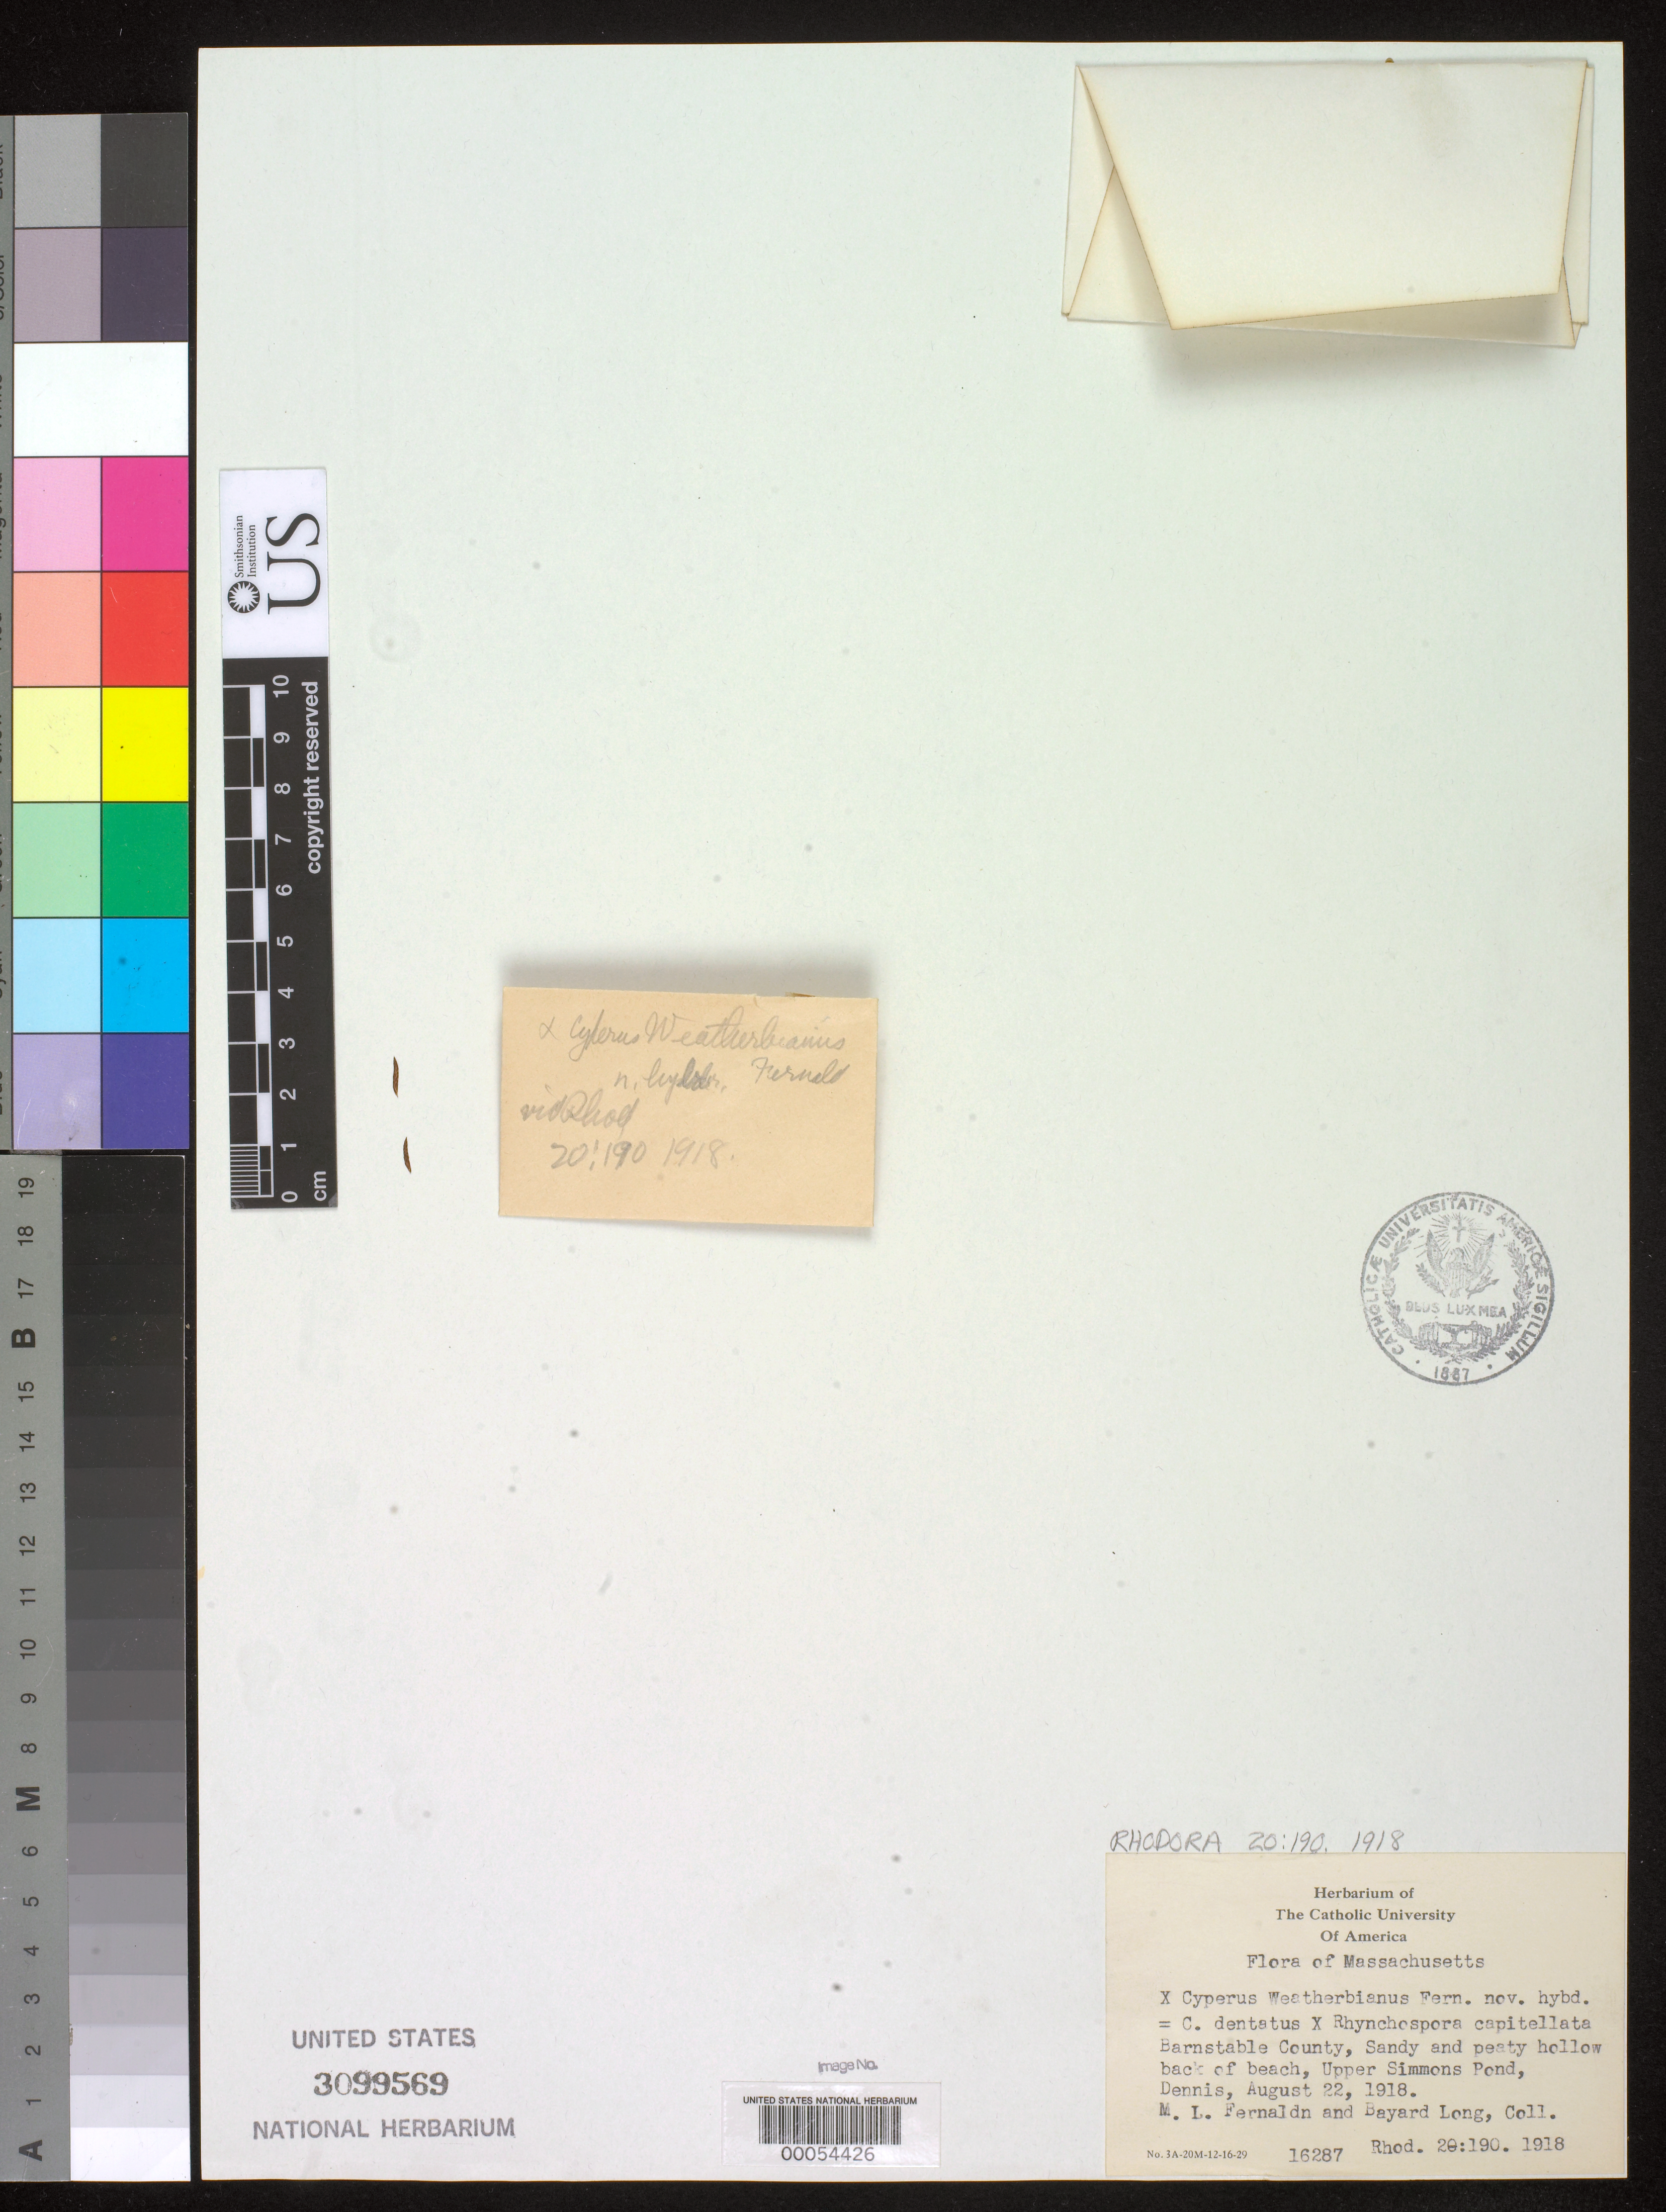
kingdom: Plantae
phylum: Tracheophyta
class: Liliopsida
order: Poales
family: Cyperaceae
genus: Cyperus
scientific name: Cyperus weatherbianus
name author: Fernald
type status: Isotype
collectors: M. L. Fernald & B. H. Long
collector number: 16287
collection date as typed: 22 Aug 1918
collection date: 1918-08-22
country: United States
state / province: Massachusetts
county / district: Barnstable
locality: Upper Simmons Pond, Dennis.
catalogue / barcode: US 3099569